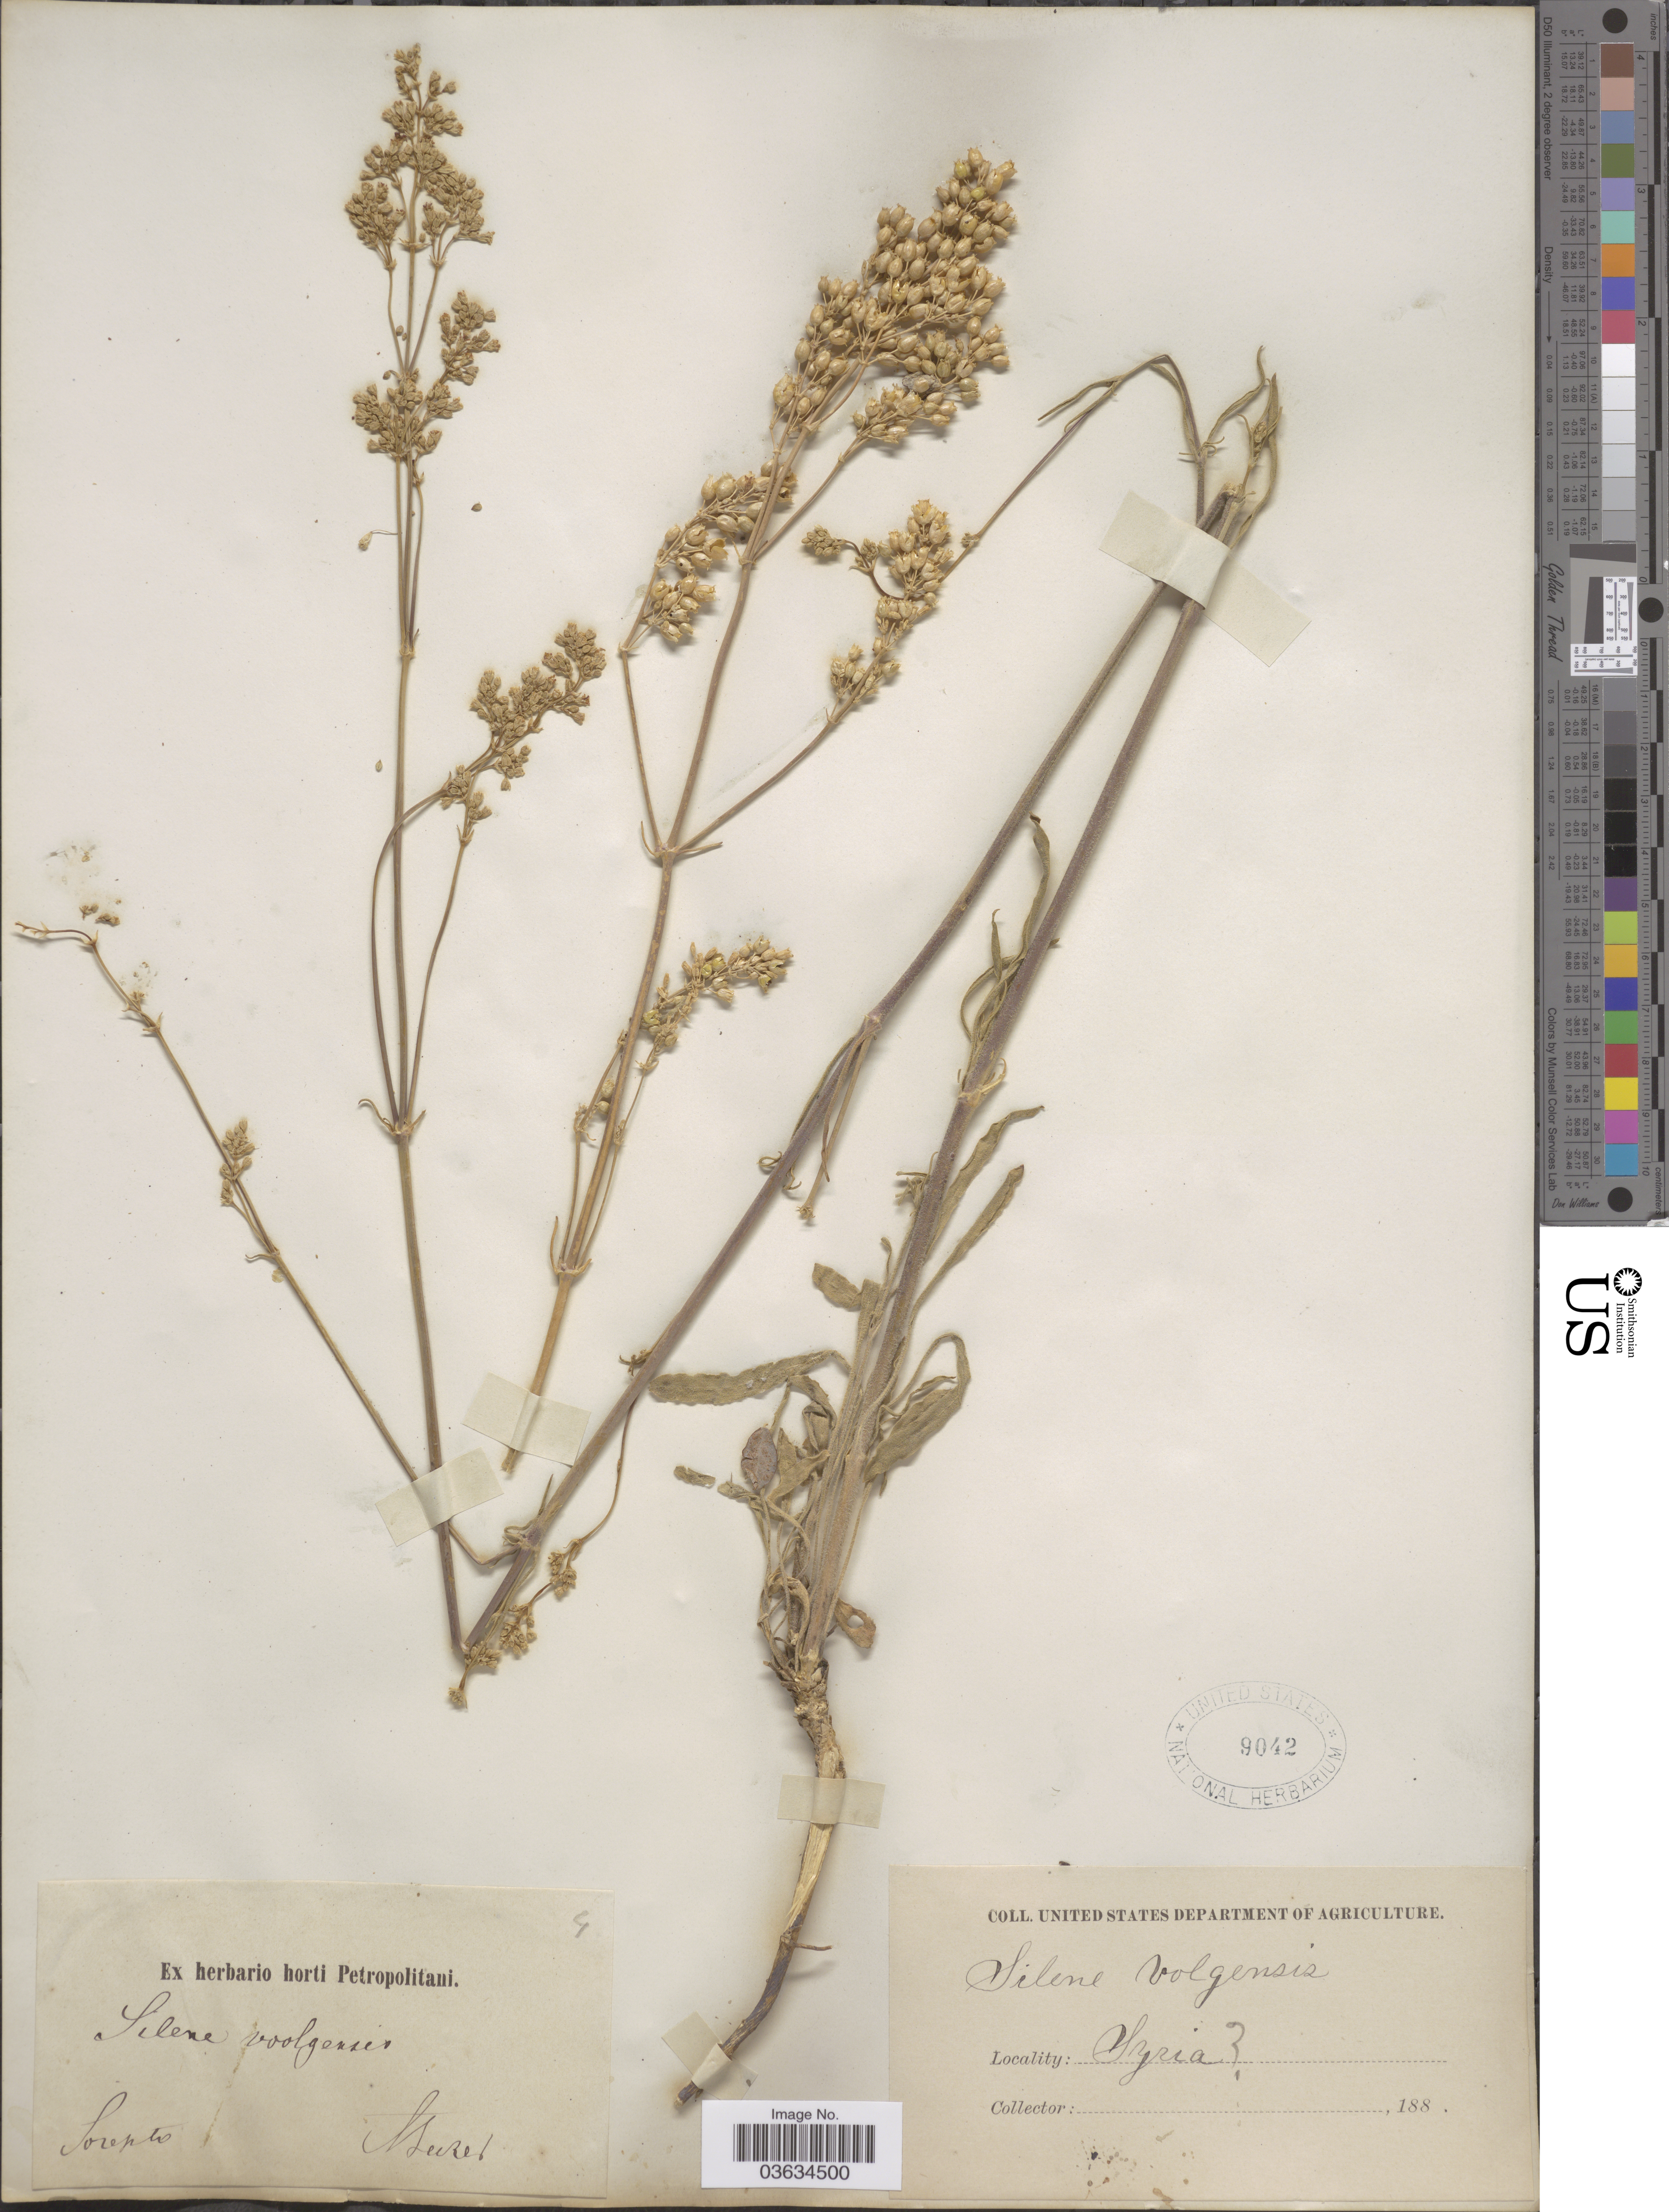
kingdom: Plantae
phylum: Tracheophyta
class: Magnoliopsida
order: Caryophyllales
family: Caryophyllaceae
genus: Silene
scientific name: Silene wolgensis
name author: (Hornem.) Otth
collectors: -. Becker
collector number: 4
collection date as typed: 188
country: Russian Federation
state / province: Volgograd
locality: Sarepta.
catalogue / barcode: US 9042